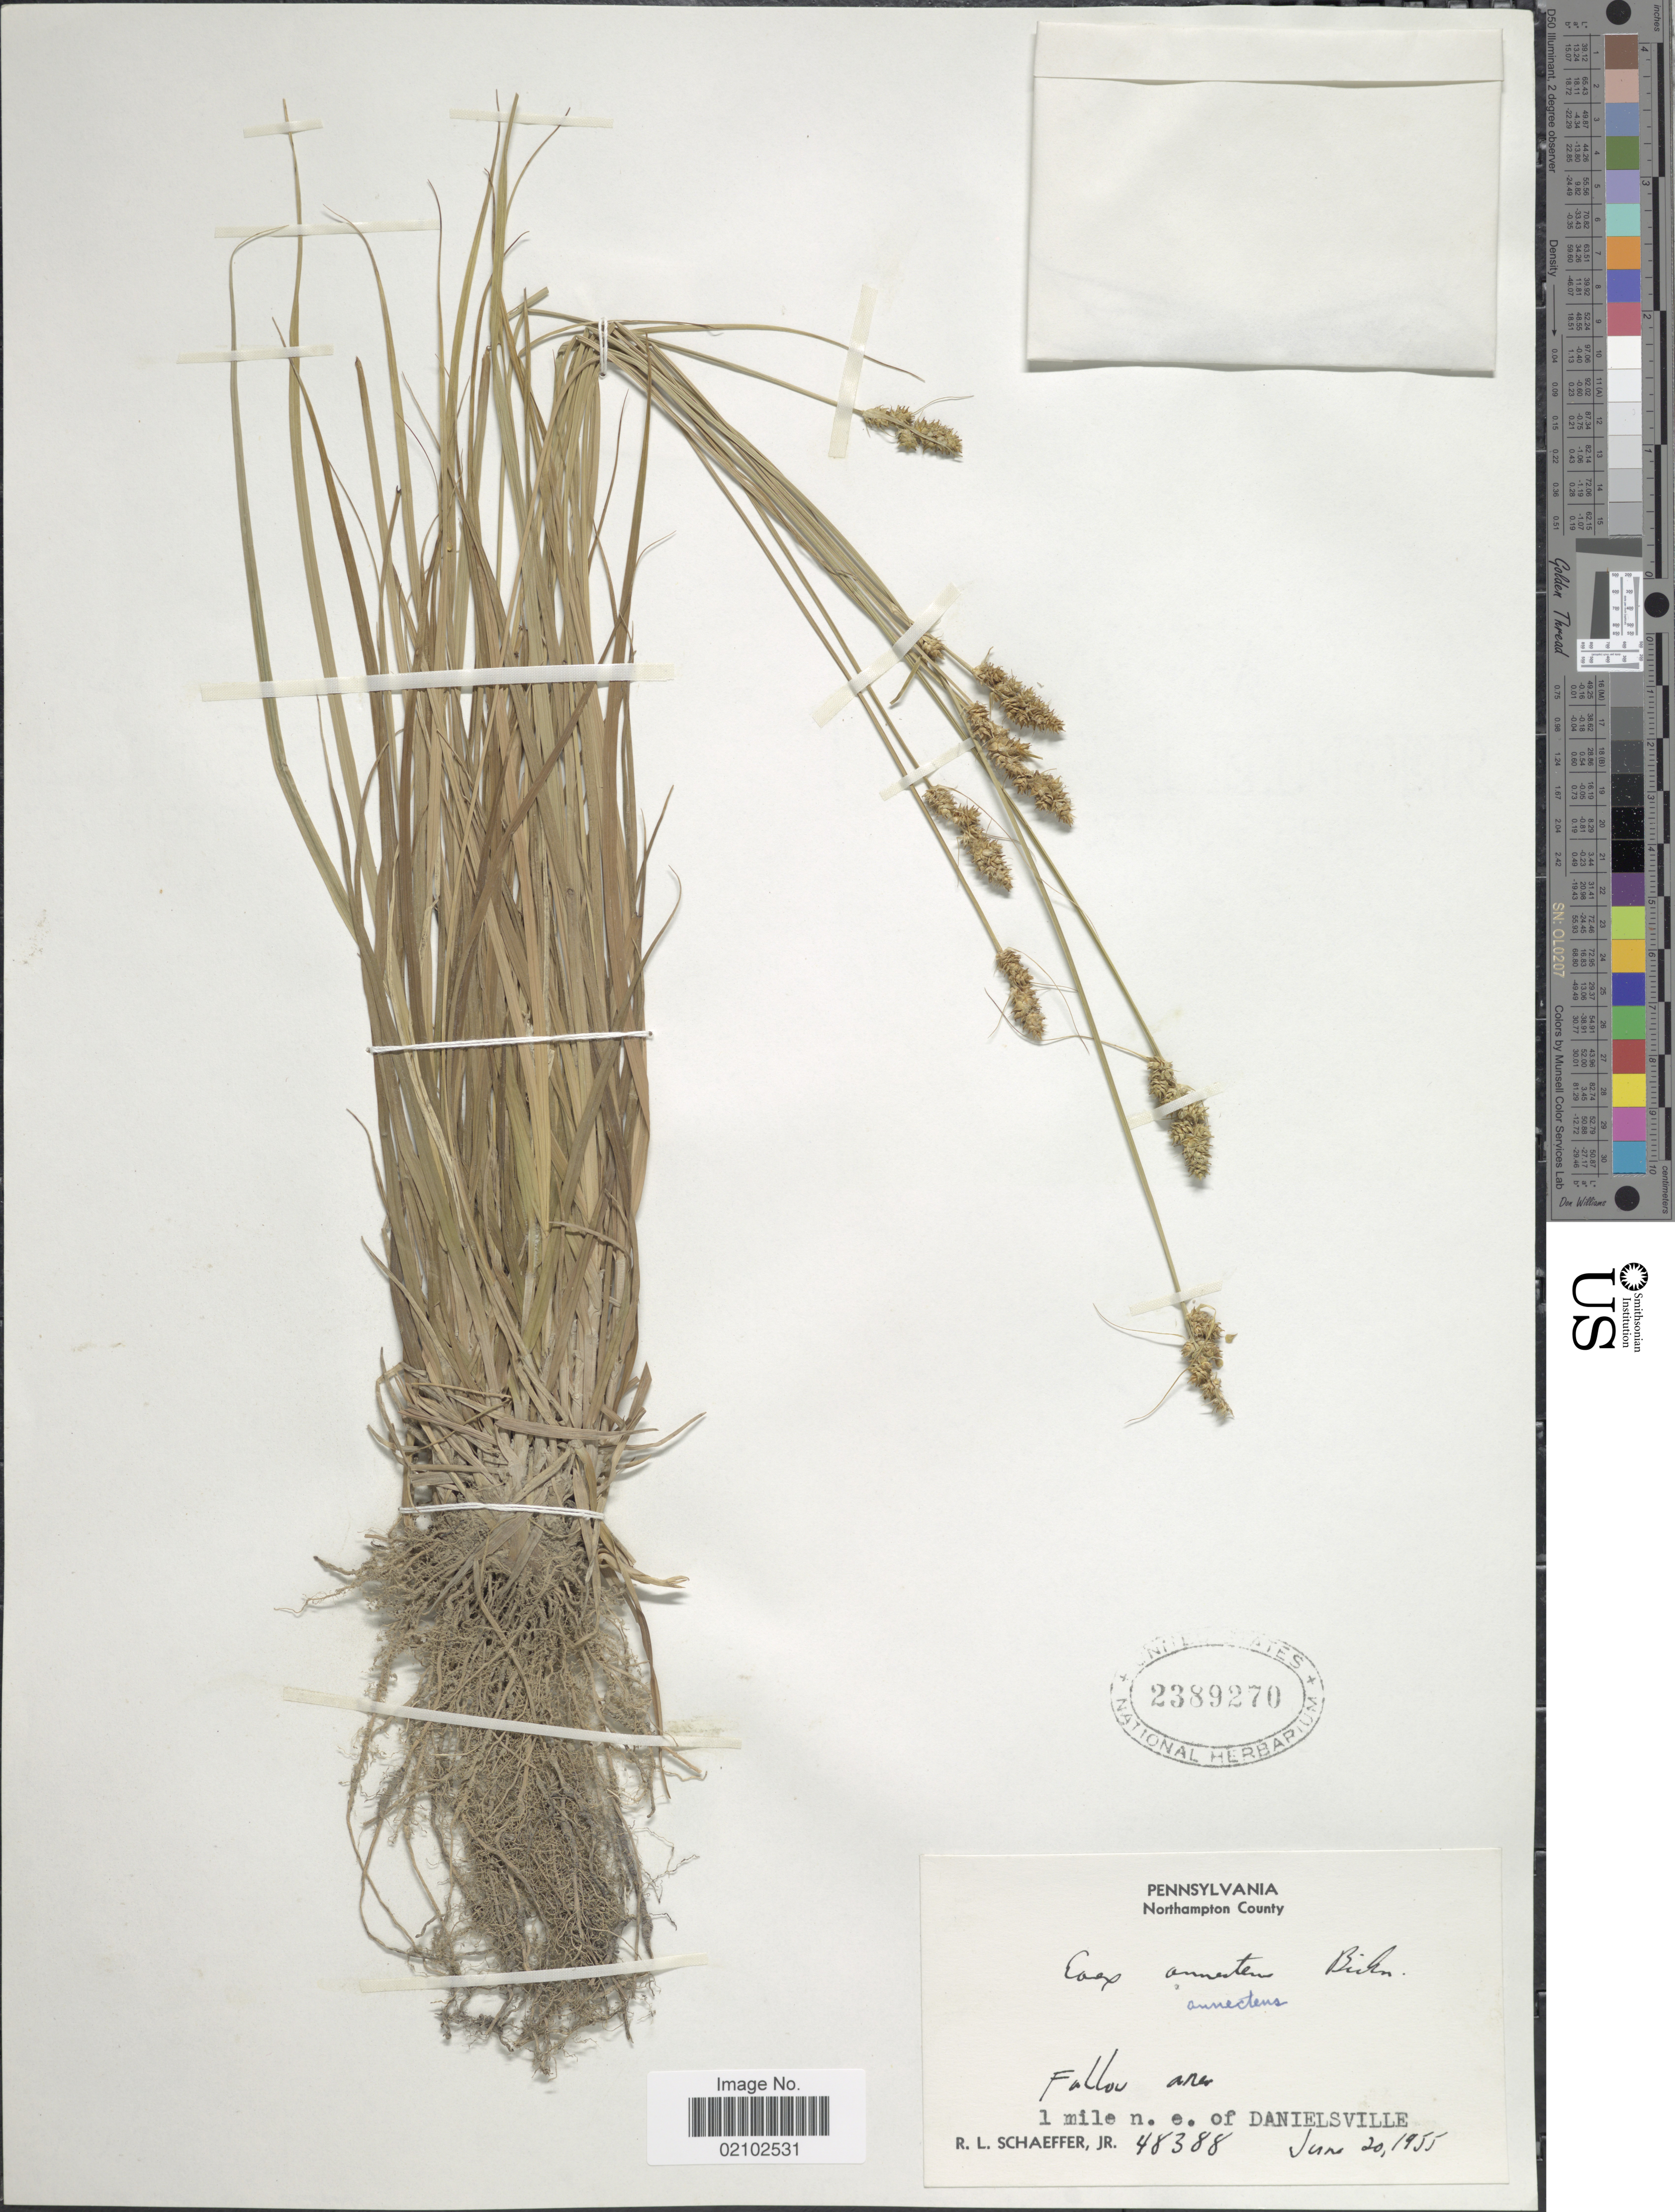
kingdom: Plantae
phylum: Tracheophyta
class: Liliopsida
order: Poales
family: Cyperaceae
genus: Carex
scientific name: Carex annectens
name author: (E.P. Bicknell) E.P. Bicknell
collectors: R. L. Schaeffer Jr.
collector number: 48388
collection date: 1955-06-20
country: United States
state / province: Pennsylvania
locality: Northampton County, Fallow area, 1 mile n.e. of Danielsville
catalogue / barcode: US 2389270